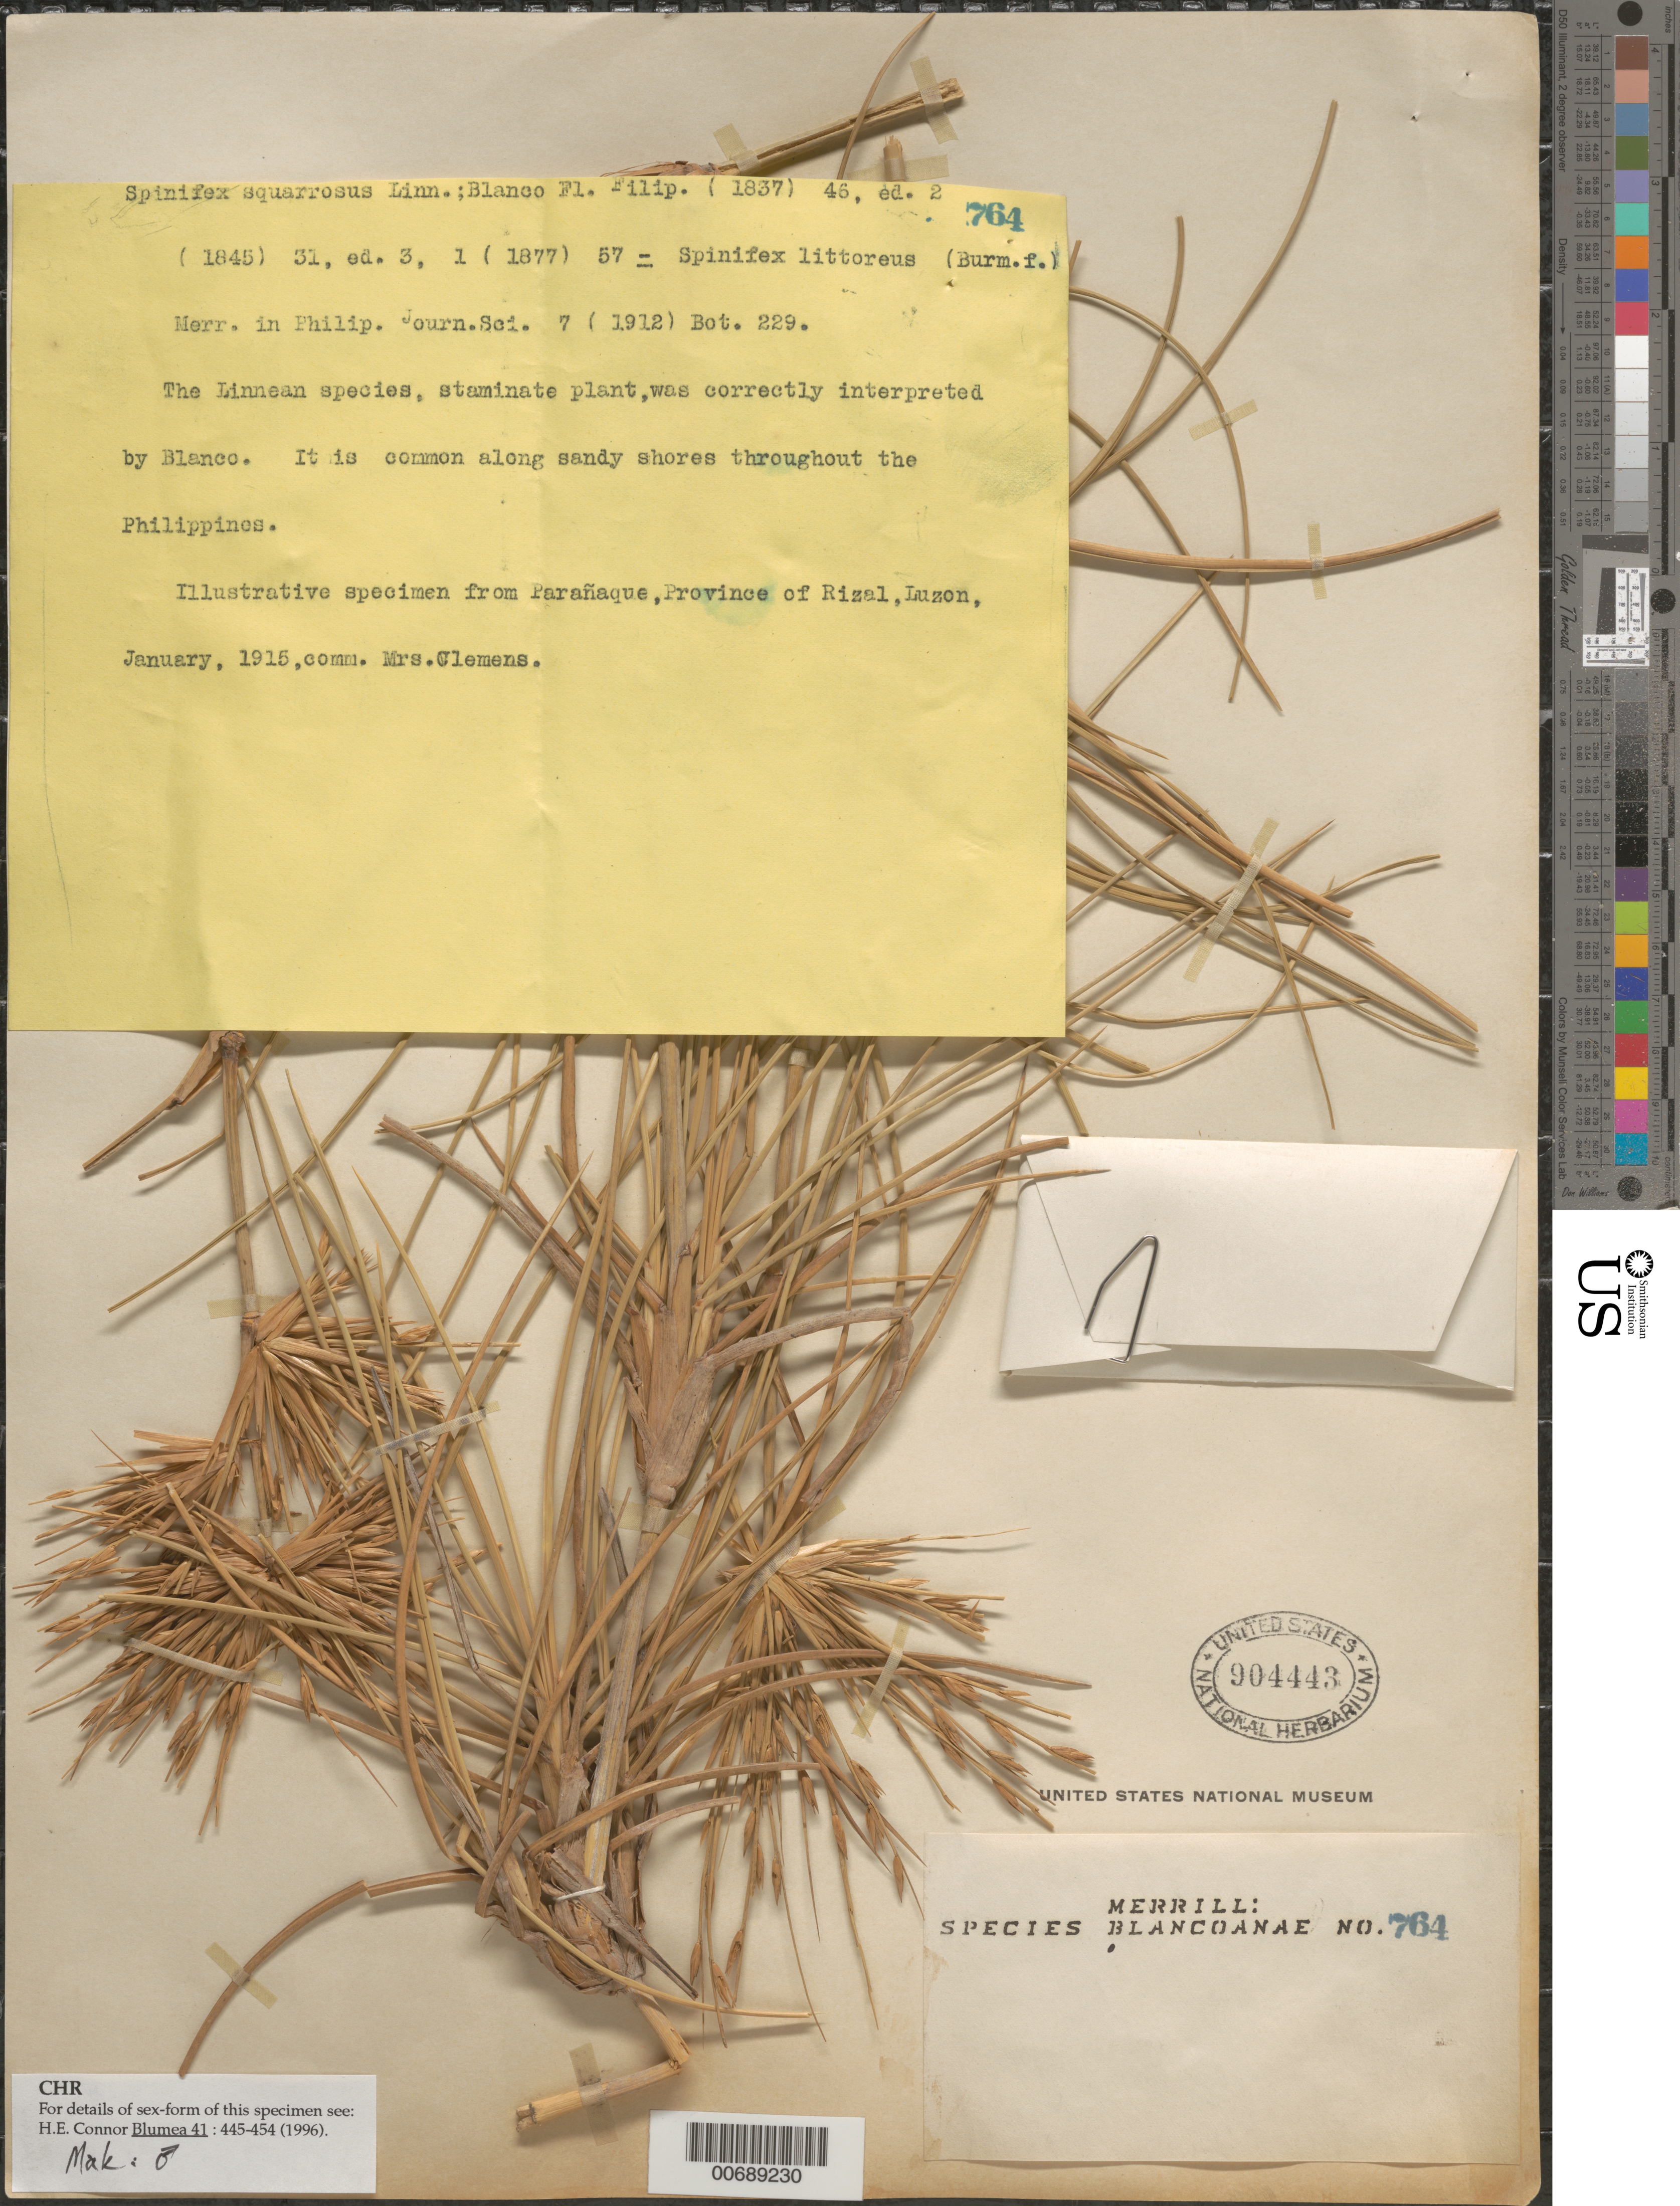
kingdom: Plantae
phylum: Tracheophyta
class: Liliopsida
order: Poales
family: Poaceae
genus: Spinifex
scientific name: Spinifex littoreus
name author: (Burm. f.) Merr.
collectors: M. S. Clemens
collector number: Sp. Blancoan. 0764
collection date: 1915-01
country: Philippines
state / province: Calabarzon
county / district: Rizal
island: Luzon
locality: Paranaque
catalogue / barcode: US 904443